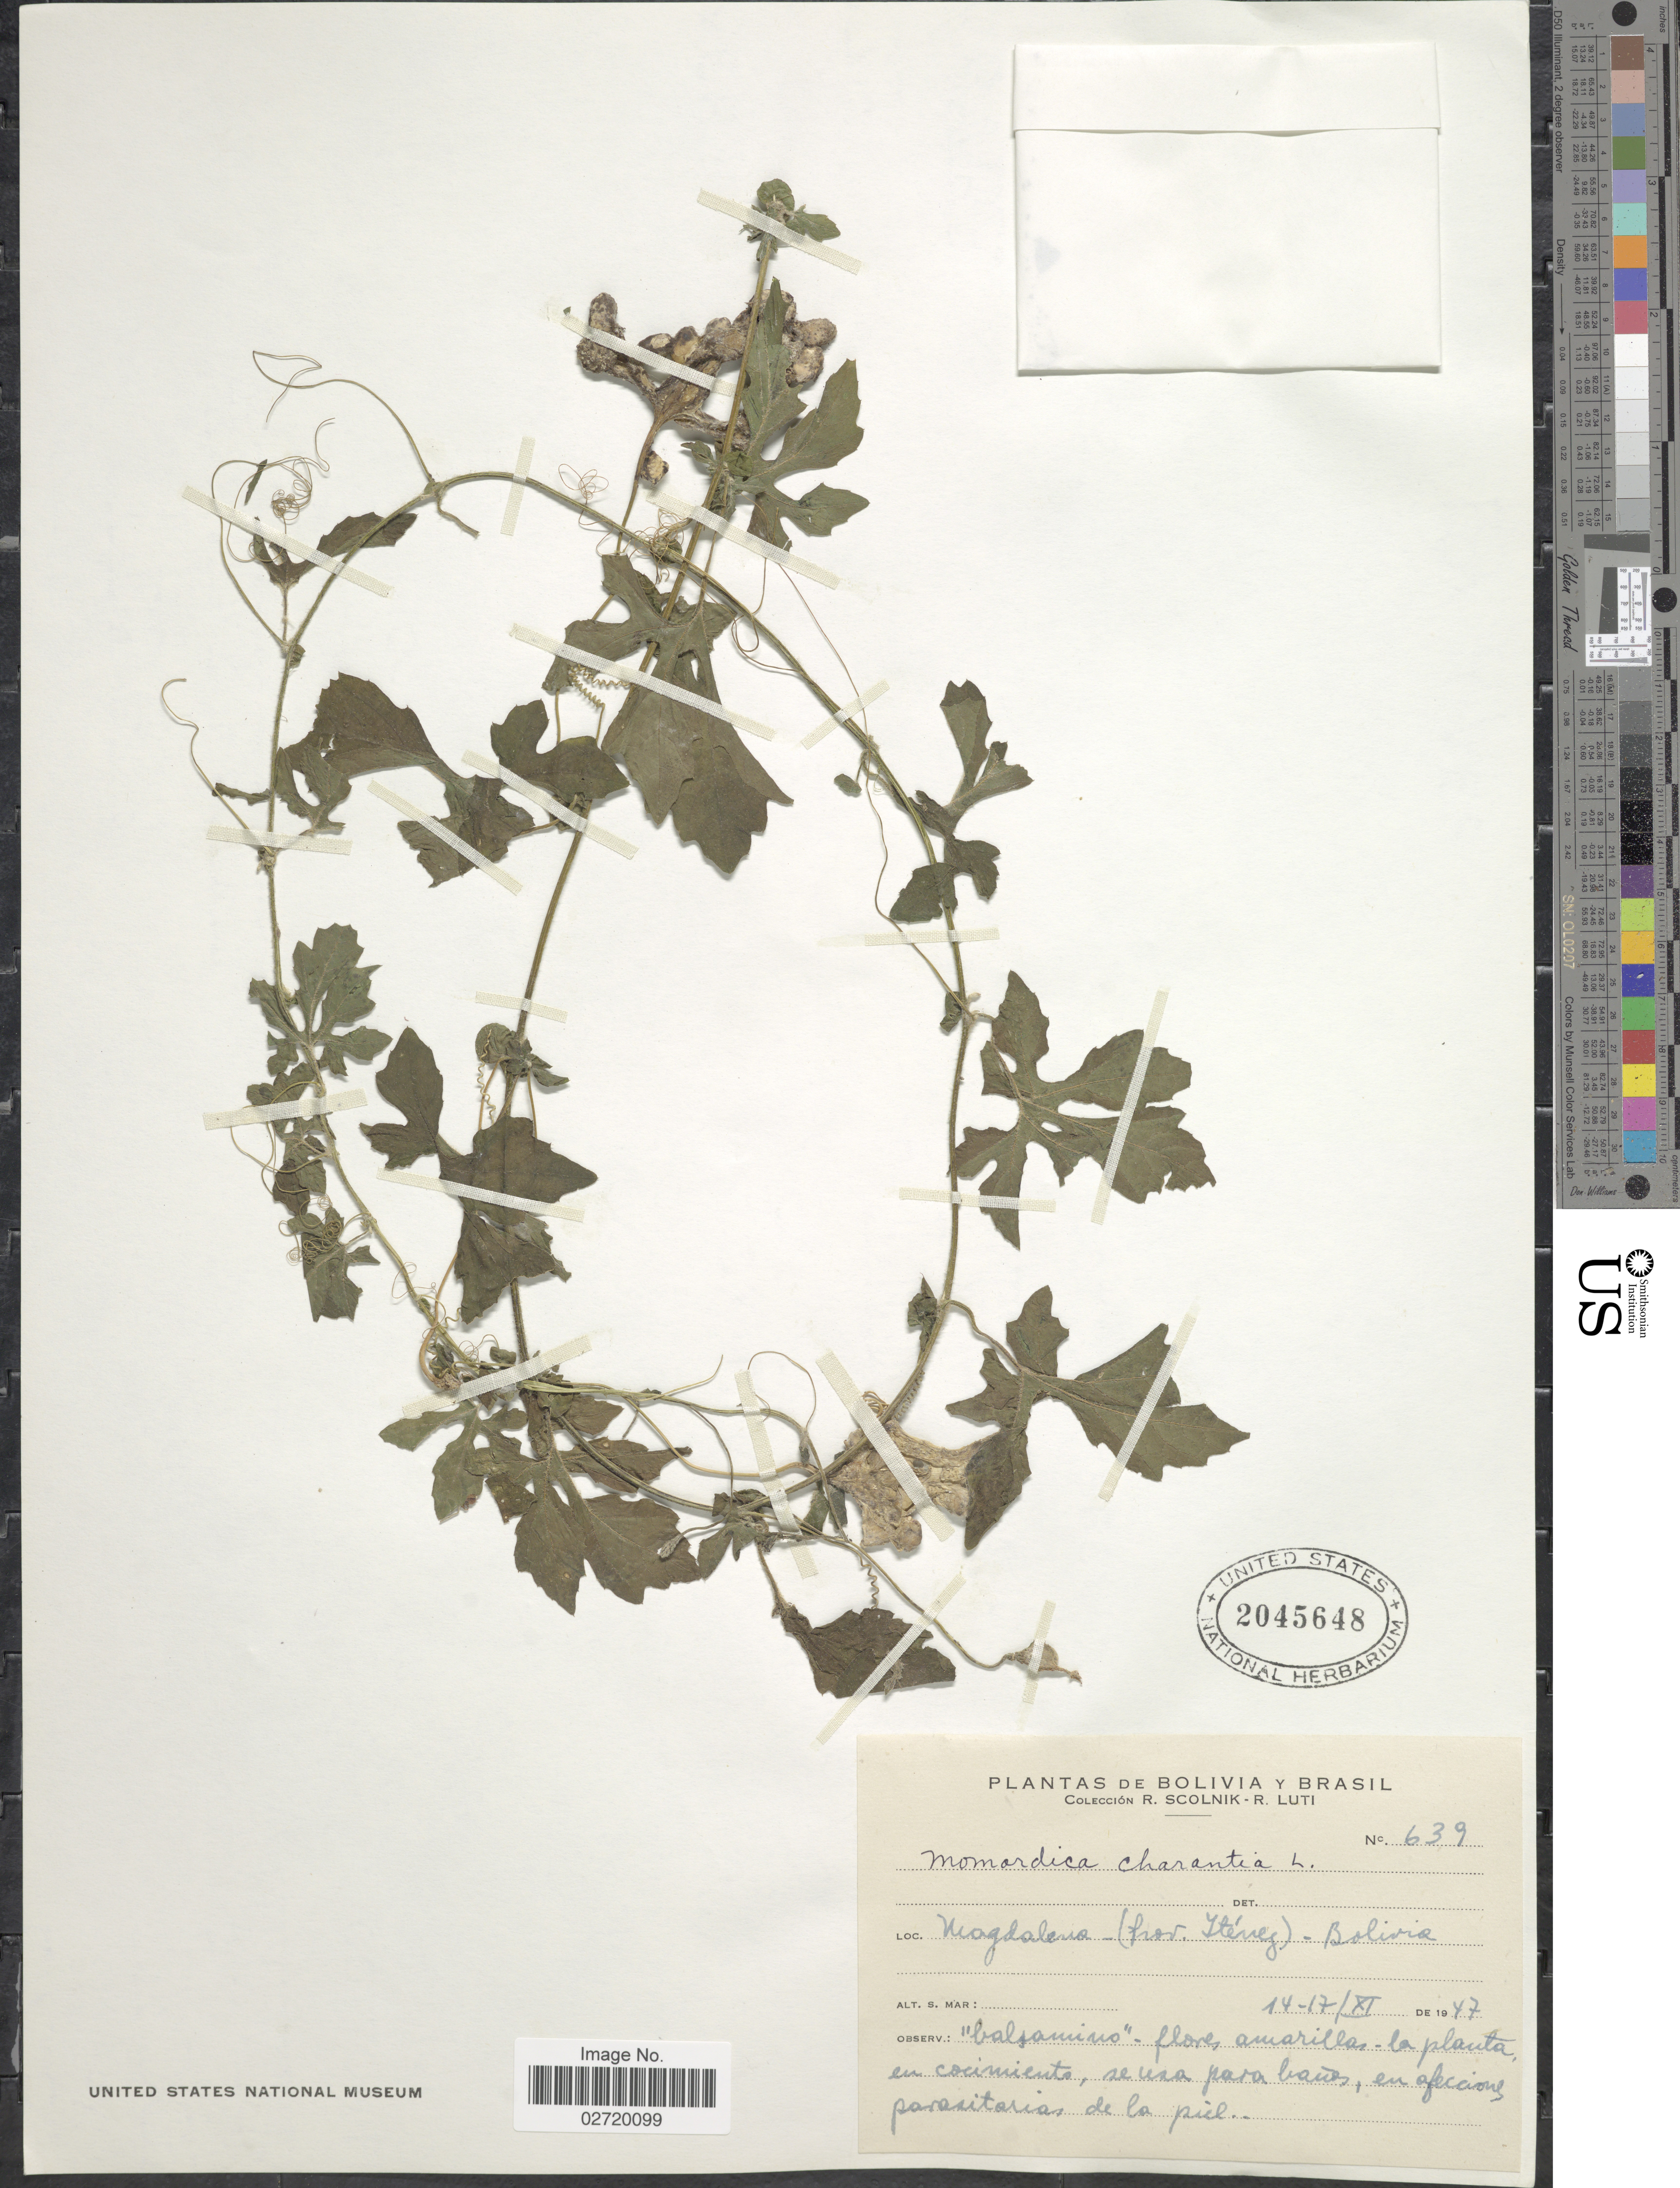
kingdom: Plantae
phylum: Tracheophyta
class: Magnoliopsida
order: Cucurbitales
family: Cucurbitaceae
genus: Momordica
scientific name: Momordica charantia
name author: L.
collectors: R. Scolnik & R. Luti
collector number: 639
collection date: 1947-11-14/1947-11-17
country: Bolivia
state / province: Beni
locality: Magdalena (Prov. Iténez)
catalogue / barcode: US 2045648